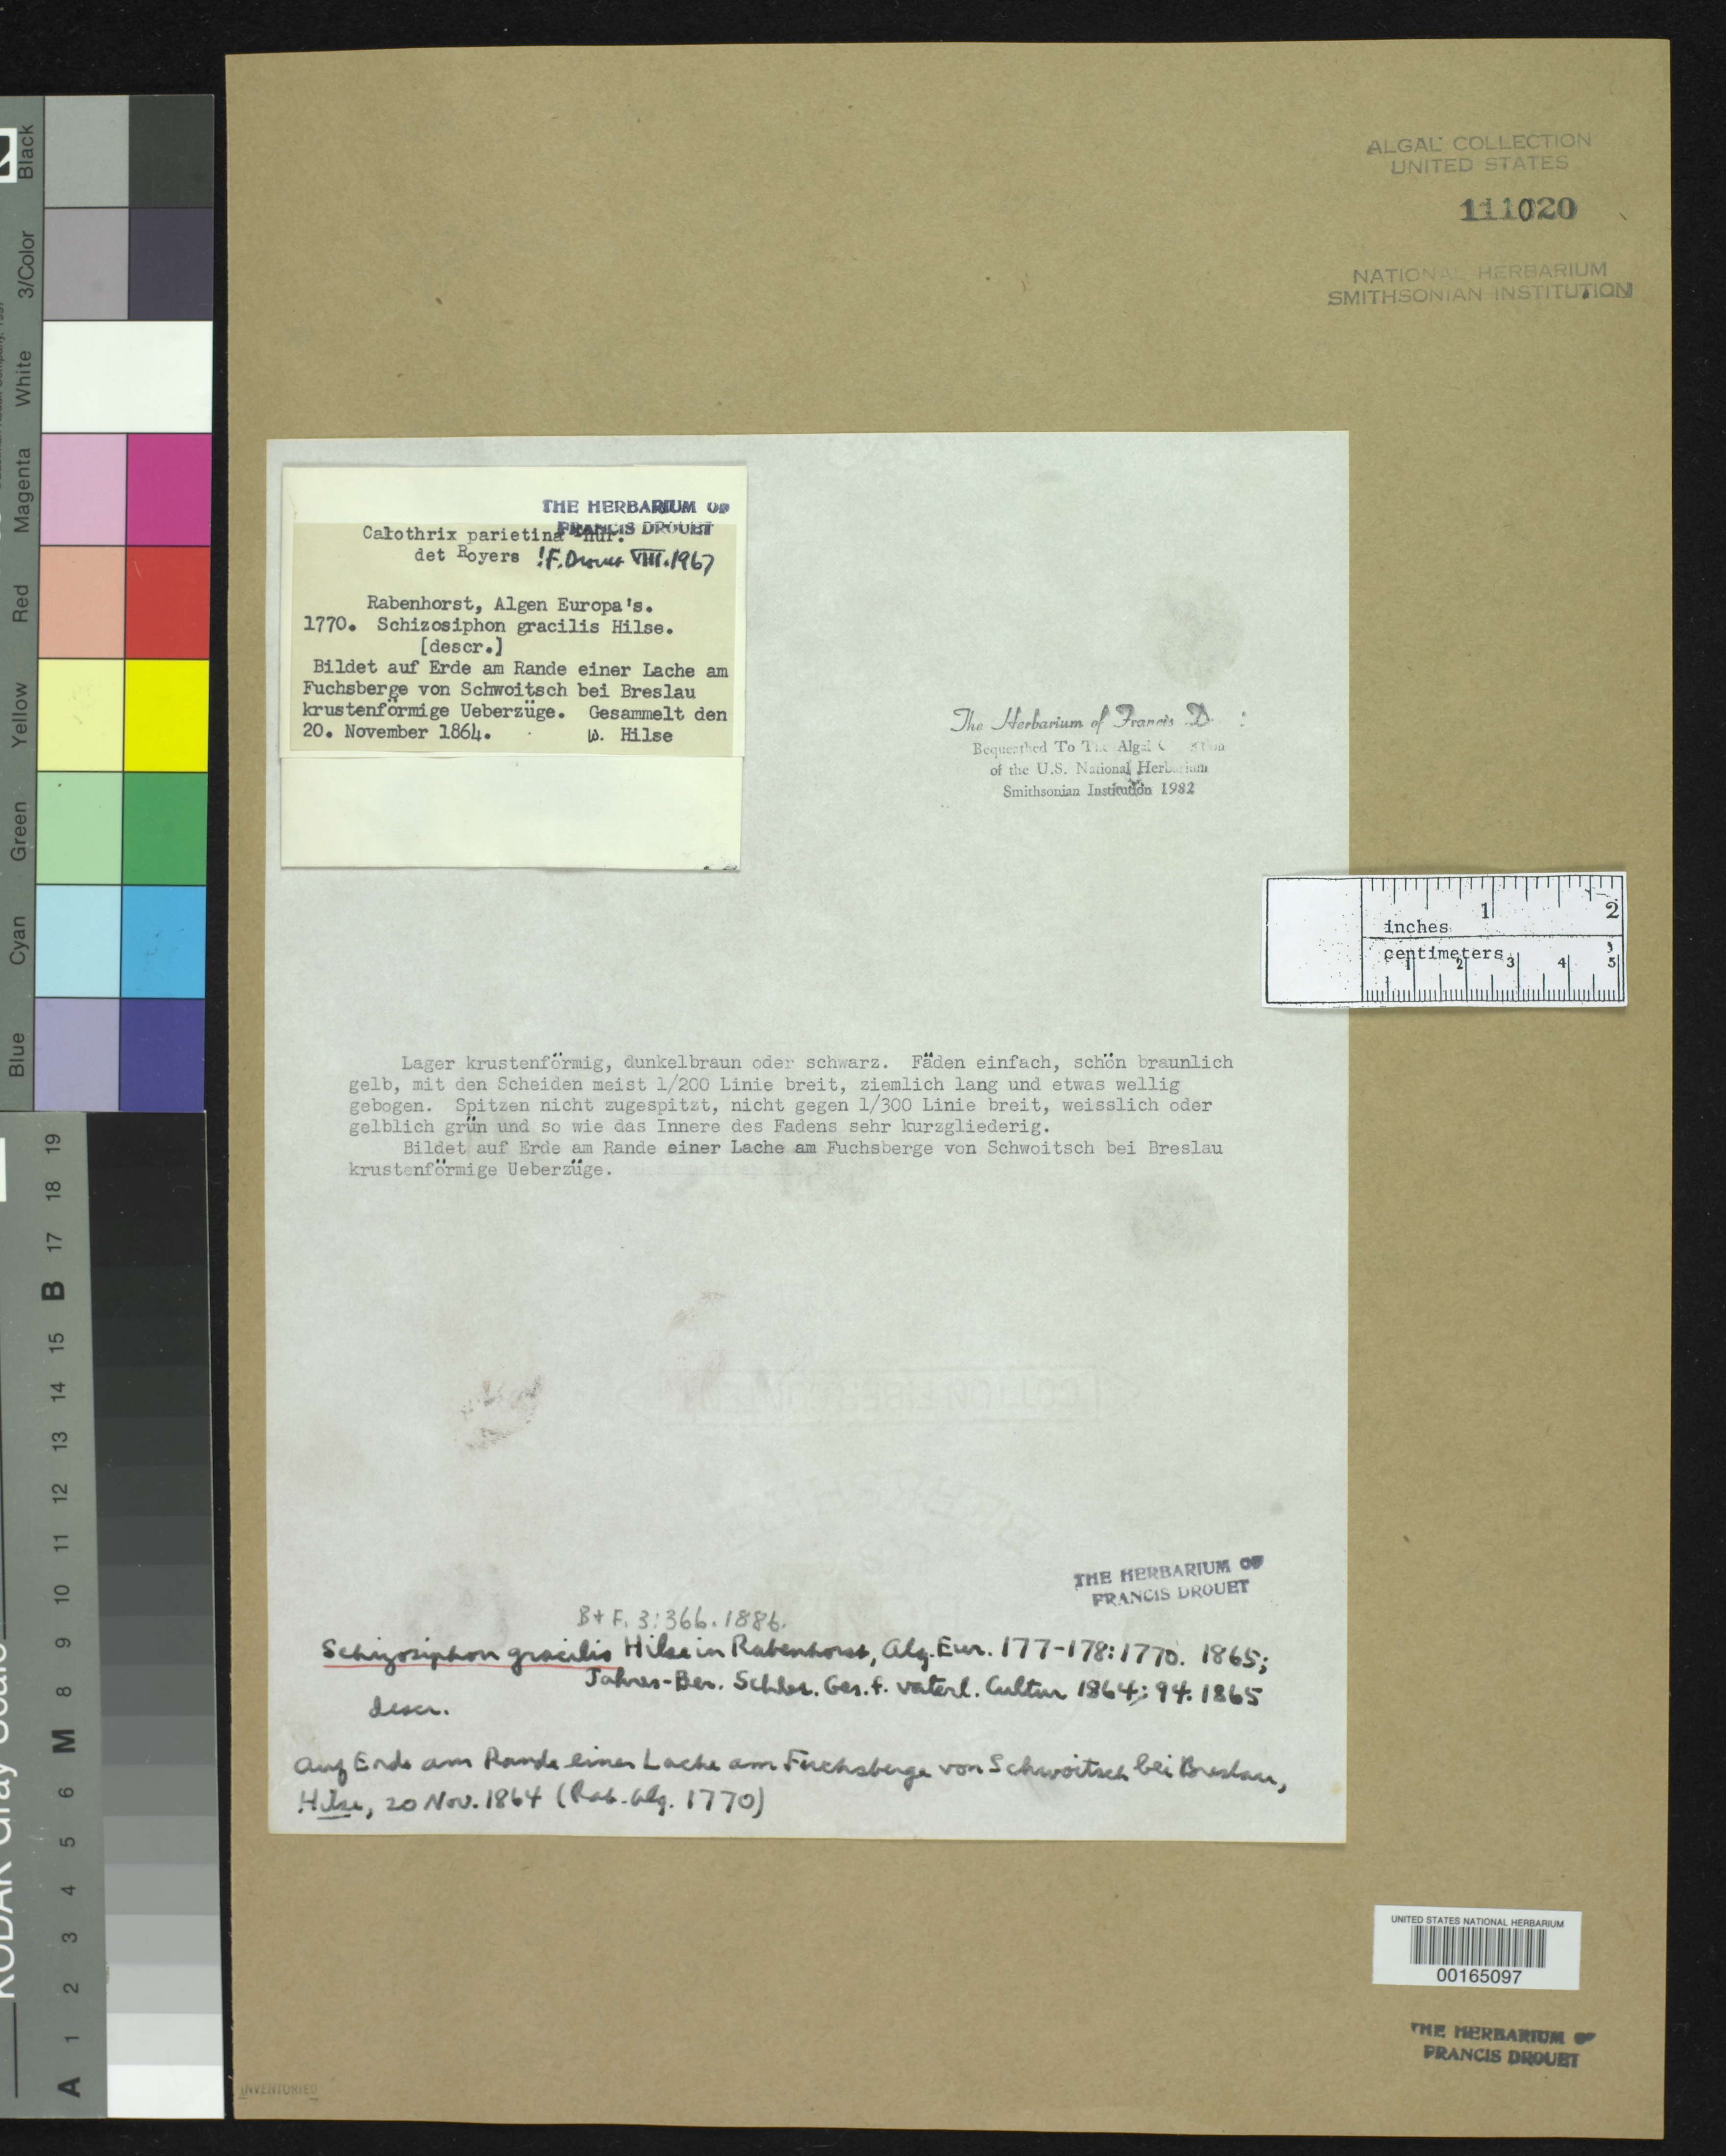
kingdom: Bacteria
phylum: Cyanobacteria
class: Cyanobacteriia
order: Cyanobacteriales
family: Nostocaceae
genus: Schizosiphon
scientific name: Schizosiphon gracilis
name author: Hilse in Rabenh.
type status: Isotype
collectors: W. Hilse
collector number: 1770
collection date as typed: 20 Nov 1864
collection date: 1864-11-20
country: Poland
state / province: Dolnoslaskie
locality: Schwoitsch, Wroclaw (Breslau).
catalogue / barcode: US 111020